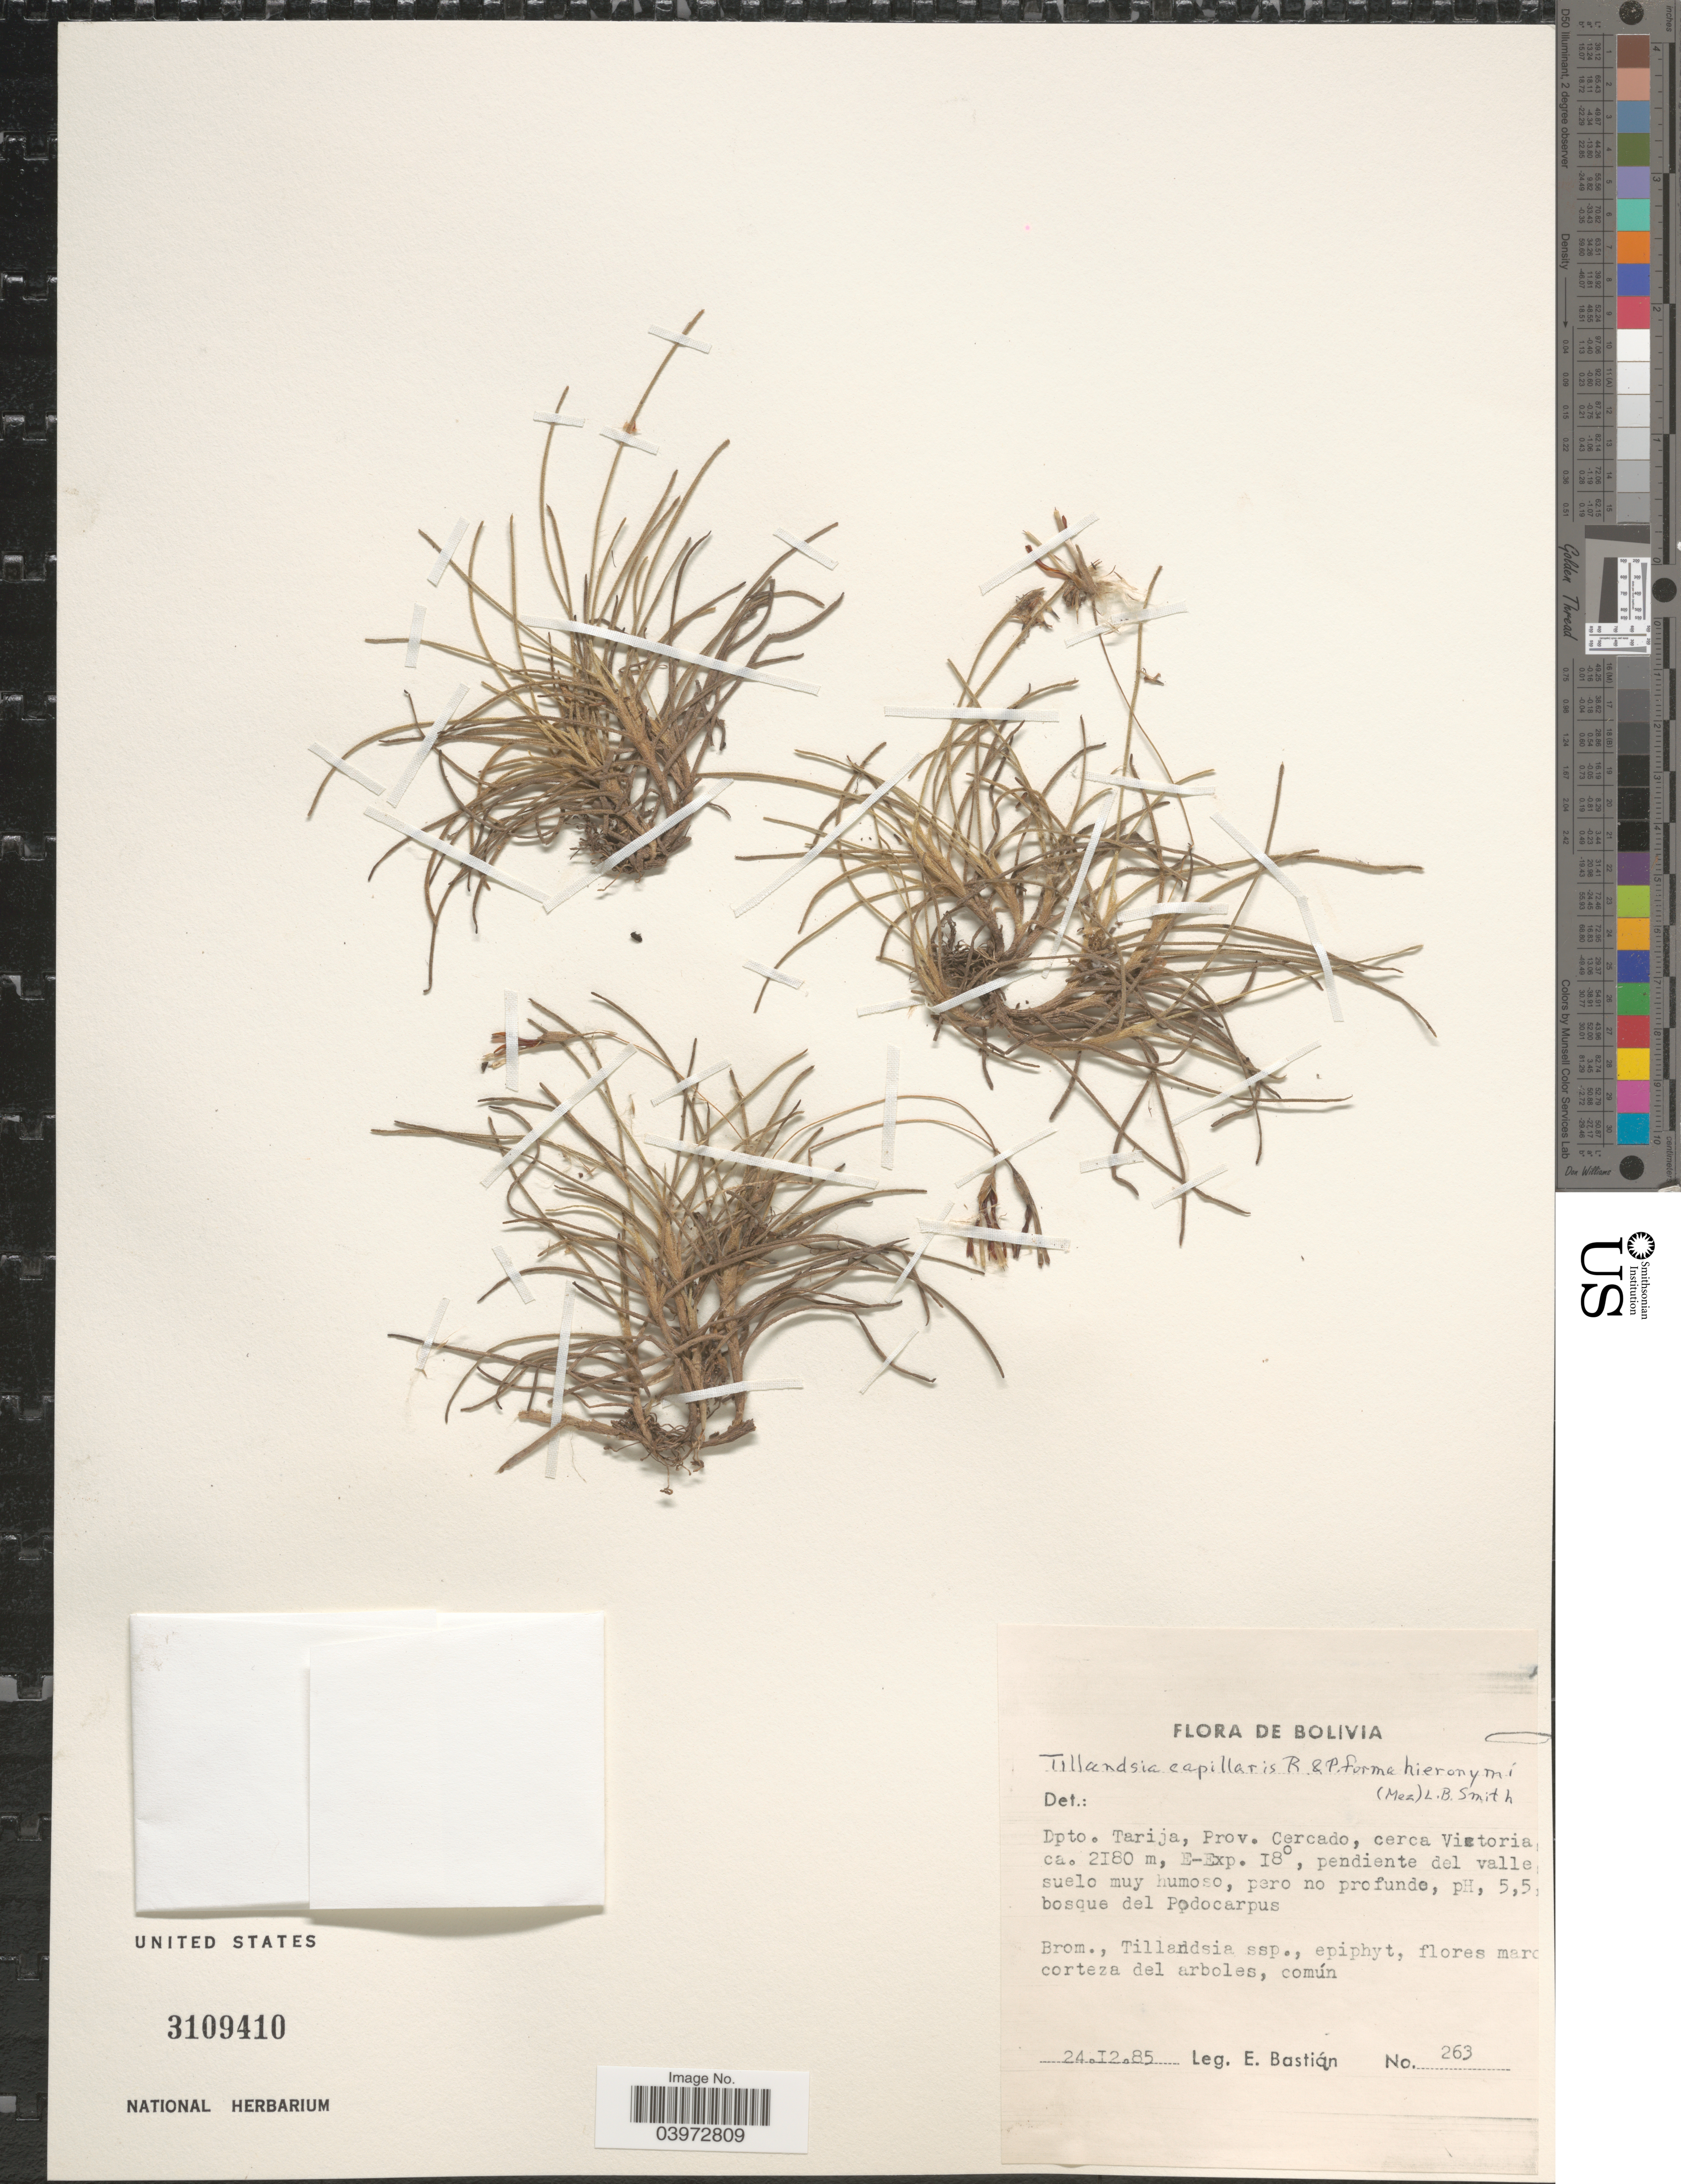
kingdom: Plantae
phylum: Tracheophyta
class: Liliopsida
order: Poales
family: Bromeliaceae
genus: Tillandsia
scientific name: Tillandsia capillaris f. hieronymii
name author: (Mez) L.B. Sm.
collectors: E. Bastian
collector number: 263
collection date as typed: Transcribed d/m/y: 24/12/85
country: Bolivia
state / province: Tarija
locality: Dpto. Tarija, Prov. Cercado, cerca Victoria, E-Exp. 18°.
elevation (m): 2180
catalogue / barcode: US 3109410